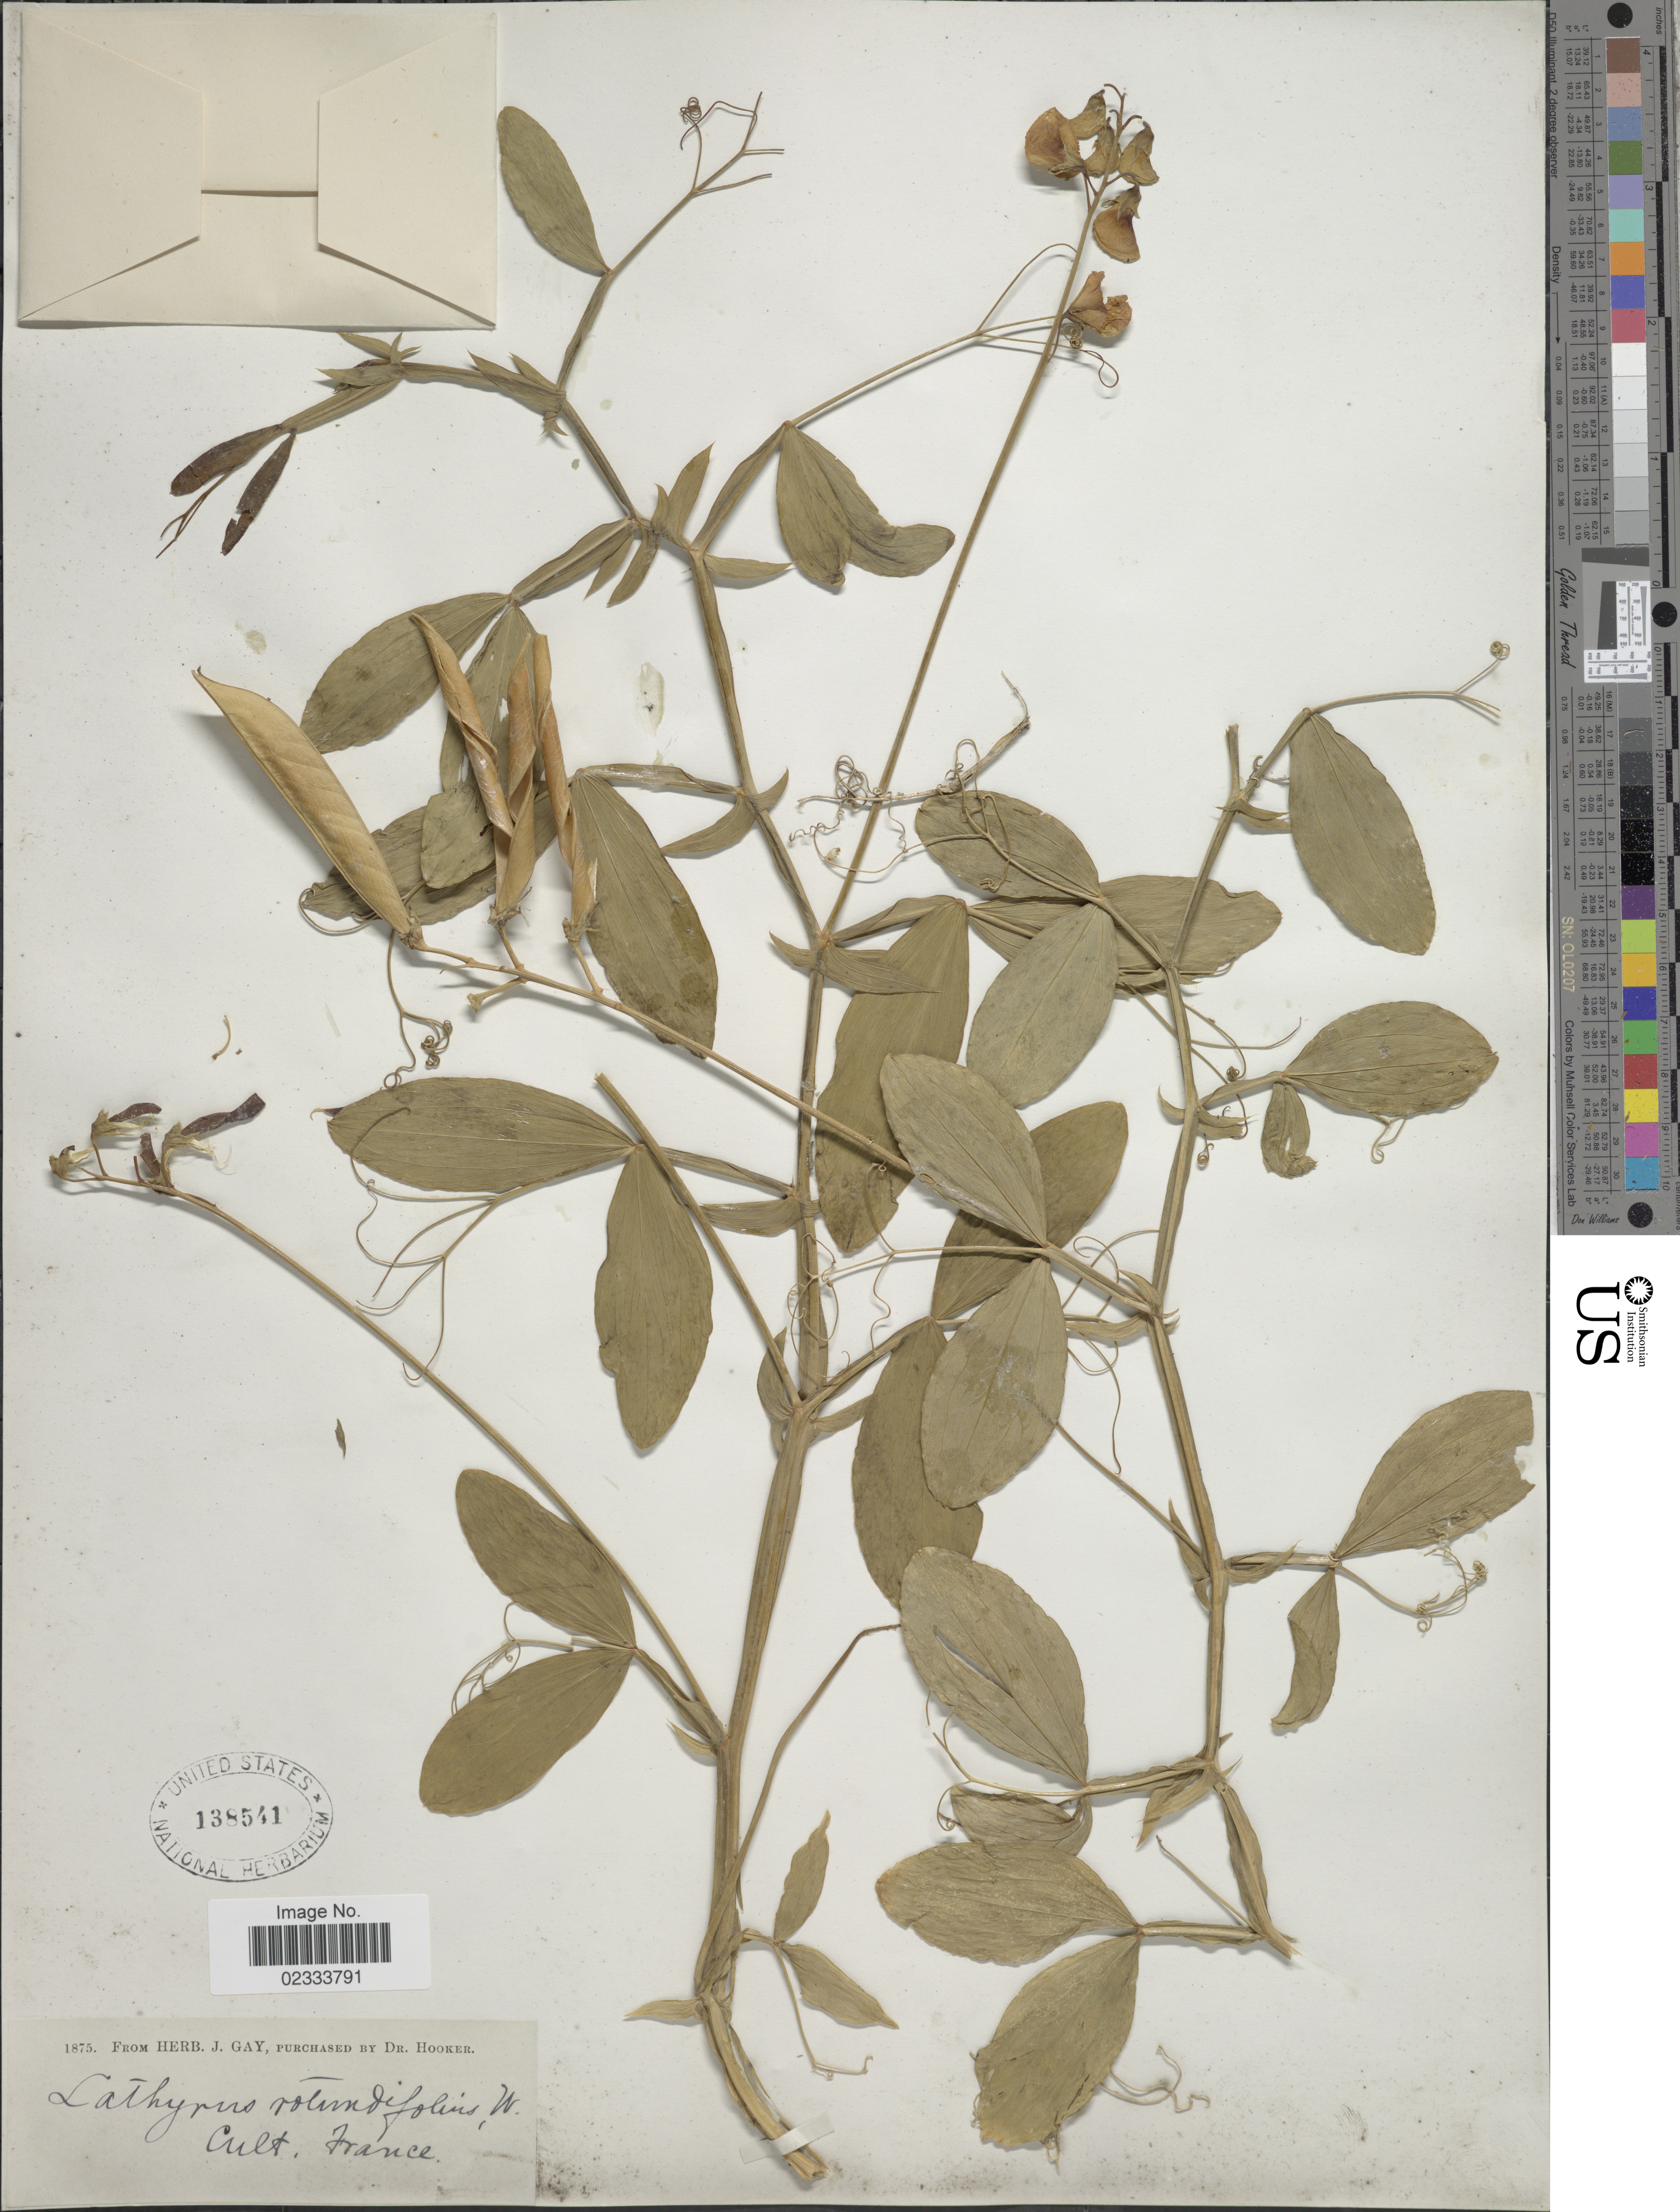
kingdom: Plantae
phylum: Tracheophyta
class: Magnoliopsida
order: Fabales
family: Fabaceae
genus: Lathyrus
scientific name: Lathyrus rotundifolius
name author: Willd.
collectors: ex herb. J. Gay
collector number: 1875?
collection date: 1875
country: France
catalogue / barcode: US 138541